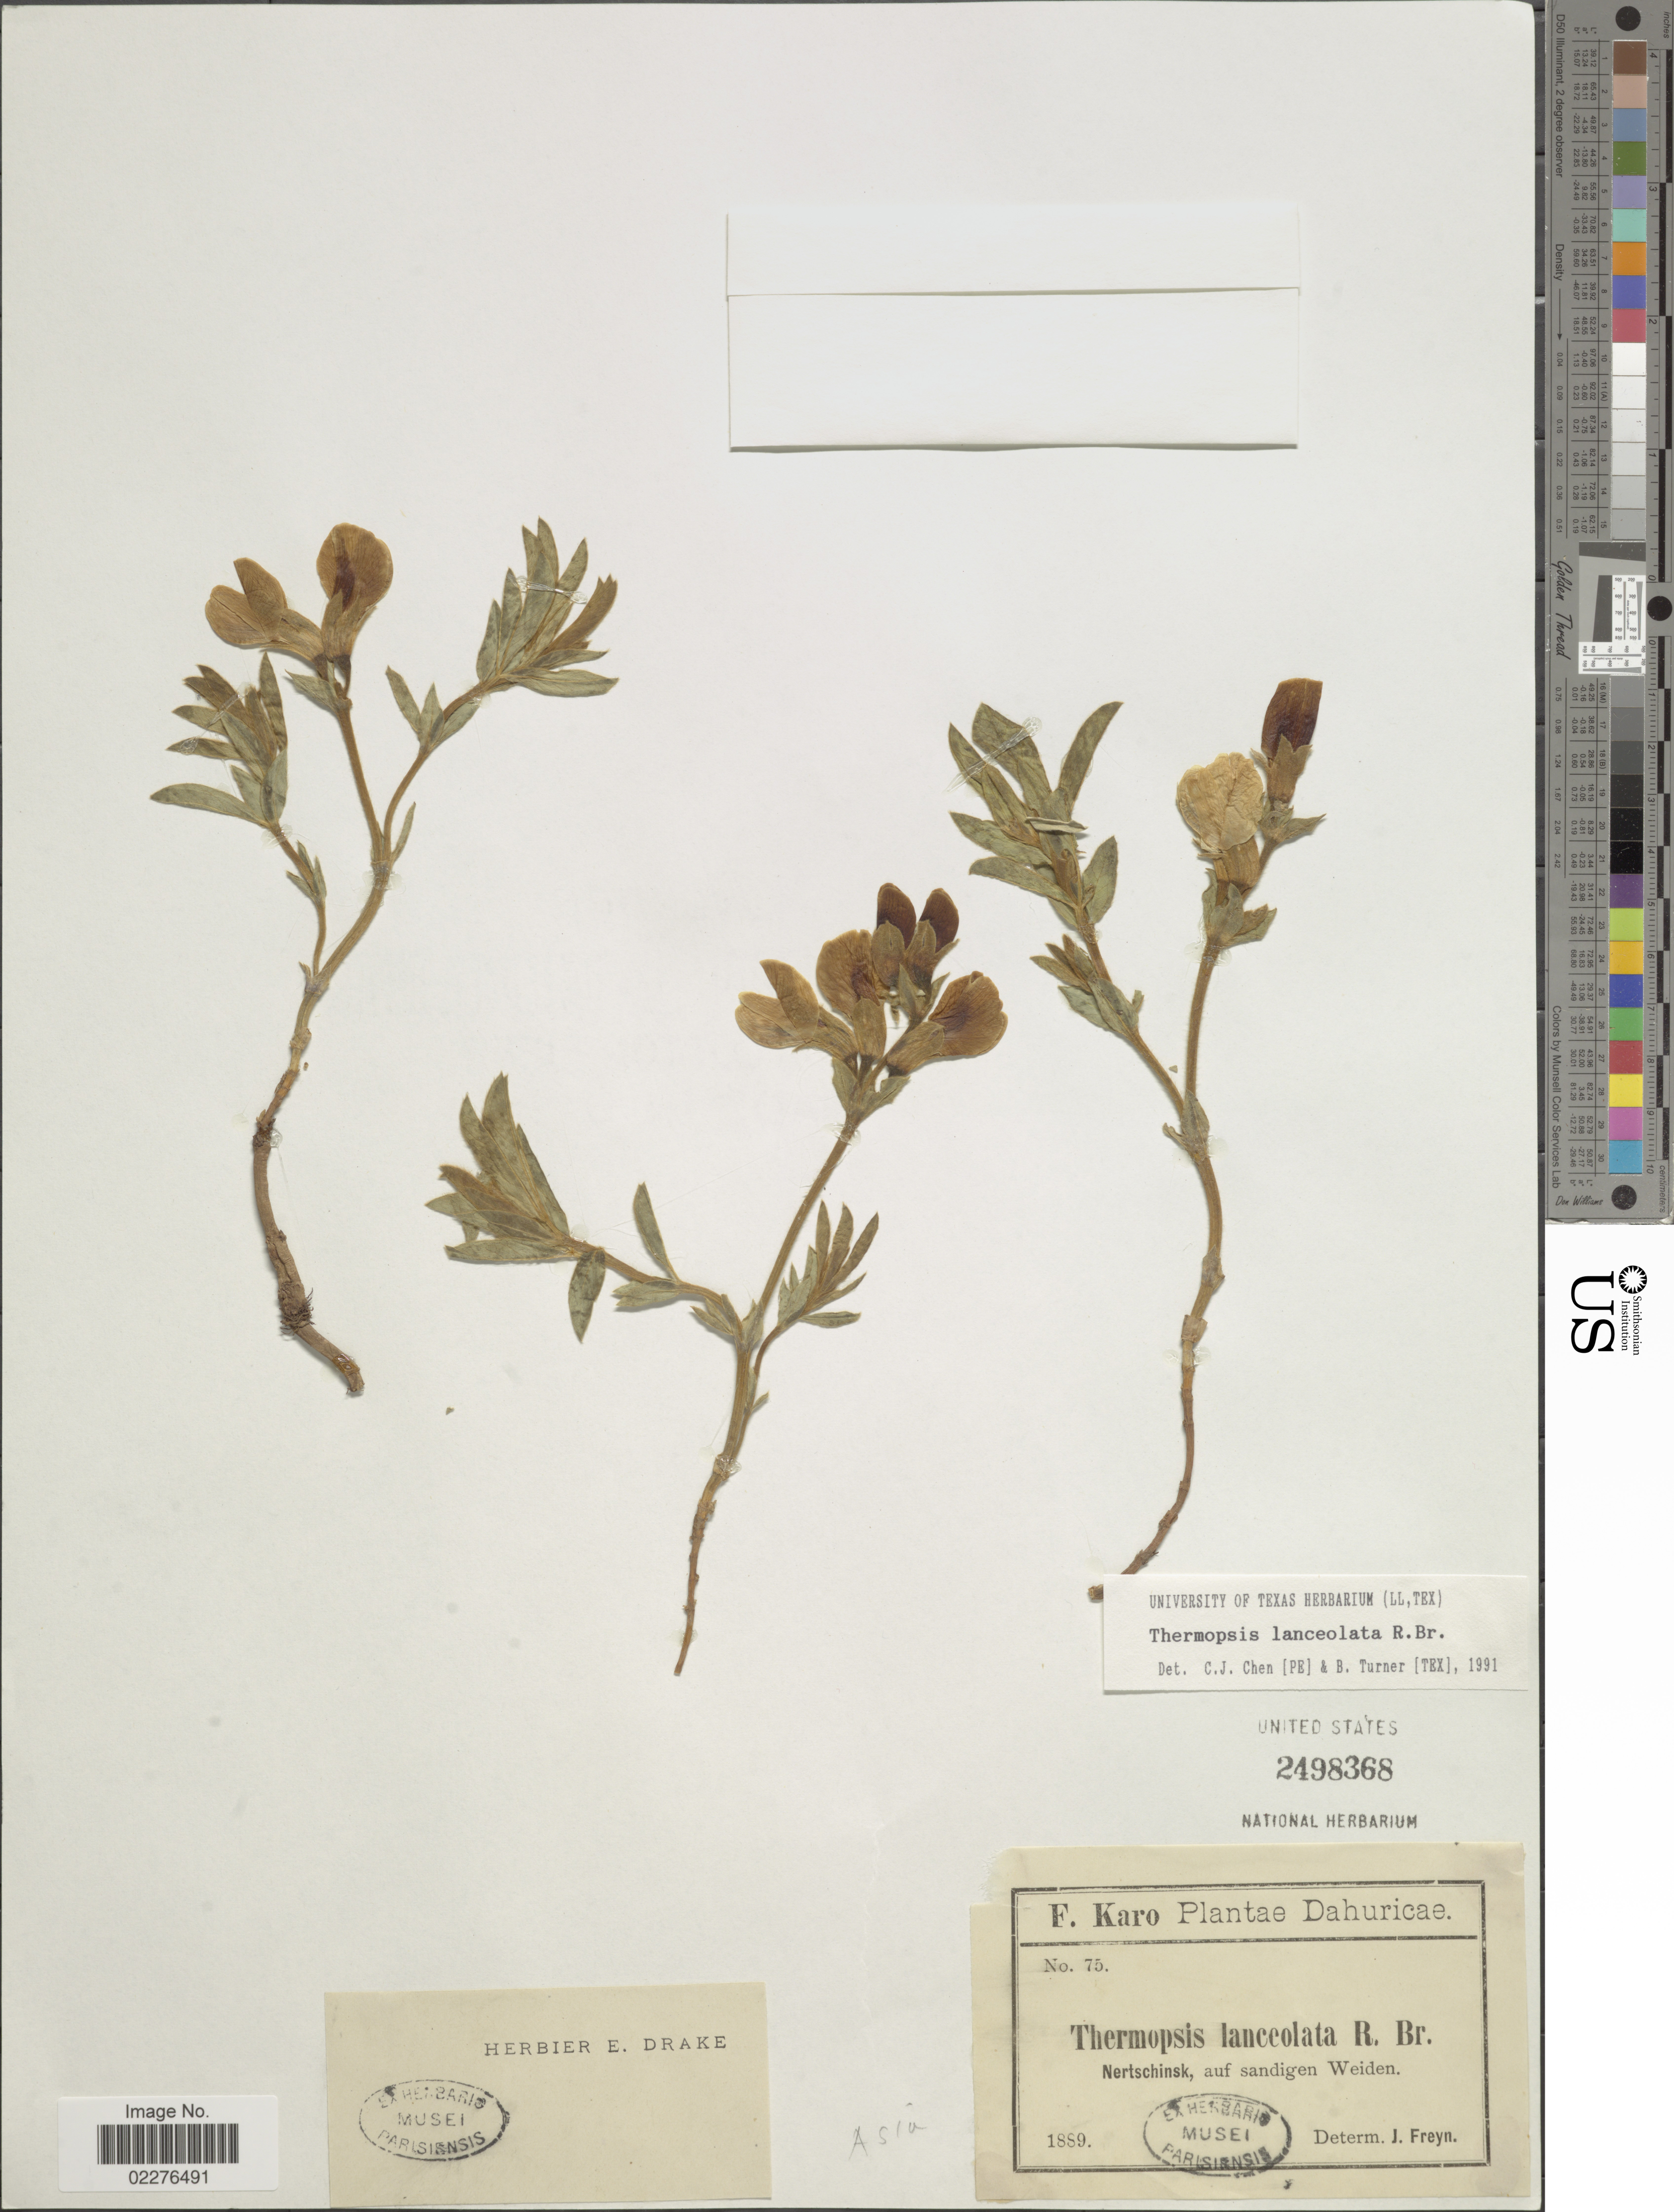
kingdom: Plantae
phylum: Tracheophyta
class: Magnoliopsida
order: Fabales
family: Fabaceae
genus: Thermopsis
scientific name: Thermopsis lanceolata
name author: R. Br.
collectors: F. Karo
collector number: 75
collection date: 1889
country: Russian Federation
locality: Dahuricae, Nerchinsk, auf sandigen Weiden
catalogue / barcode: US 2498368